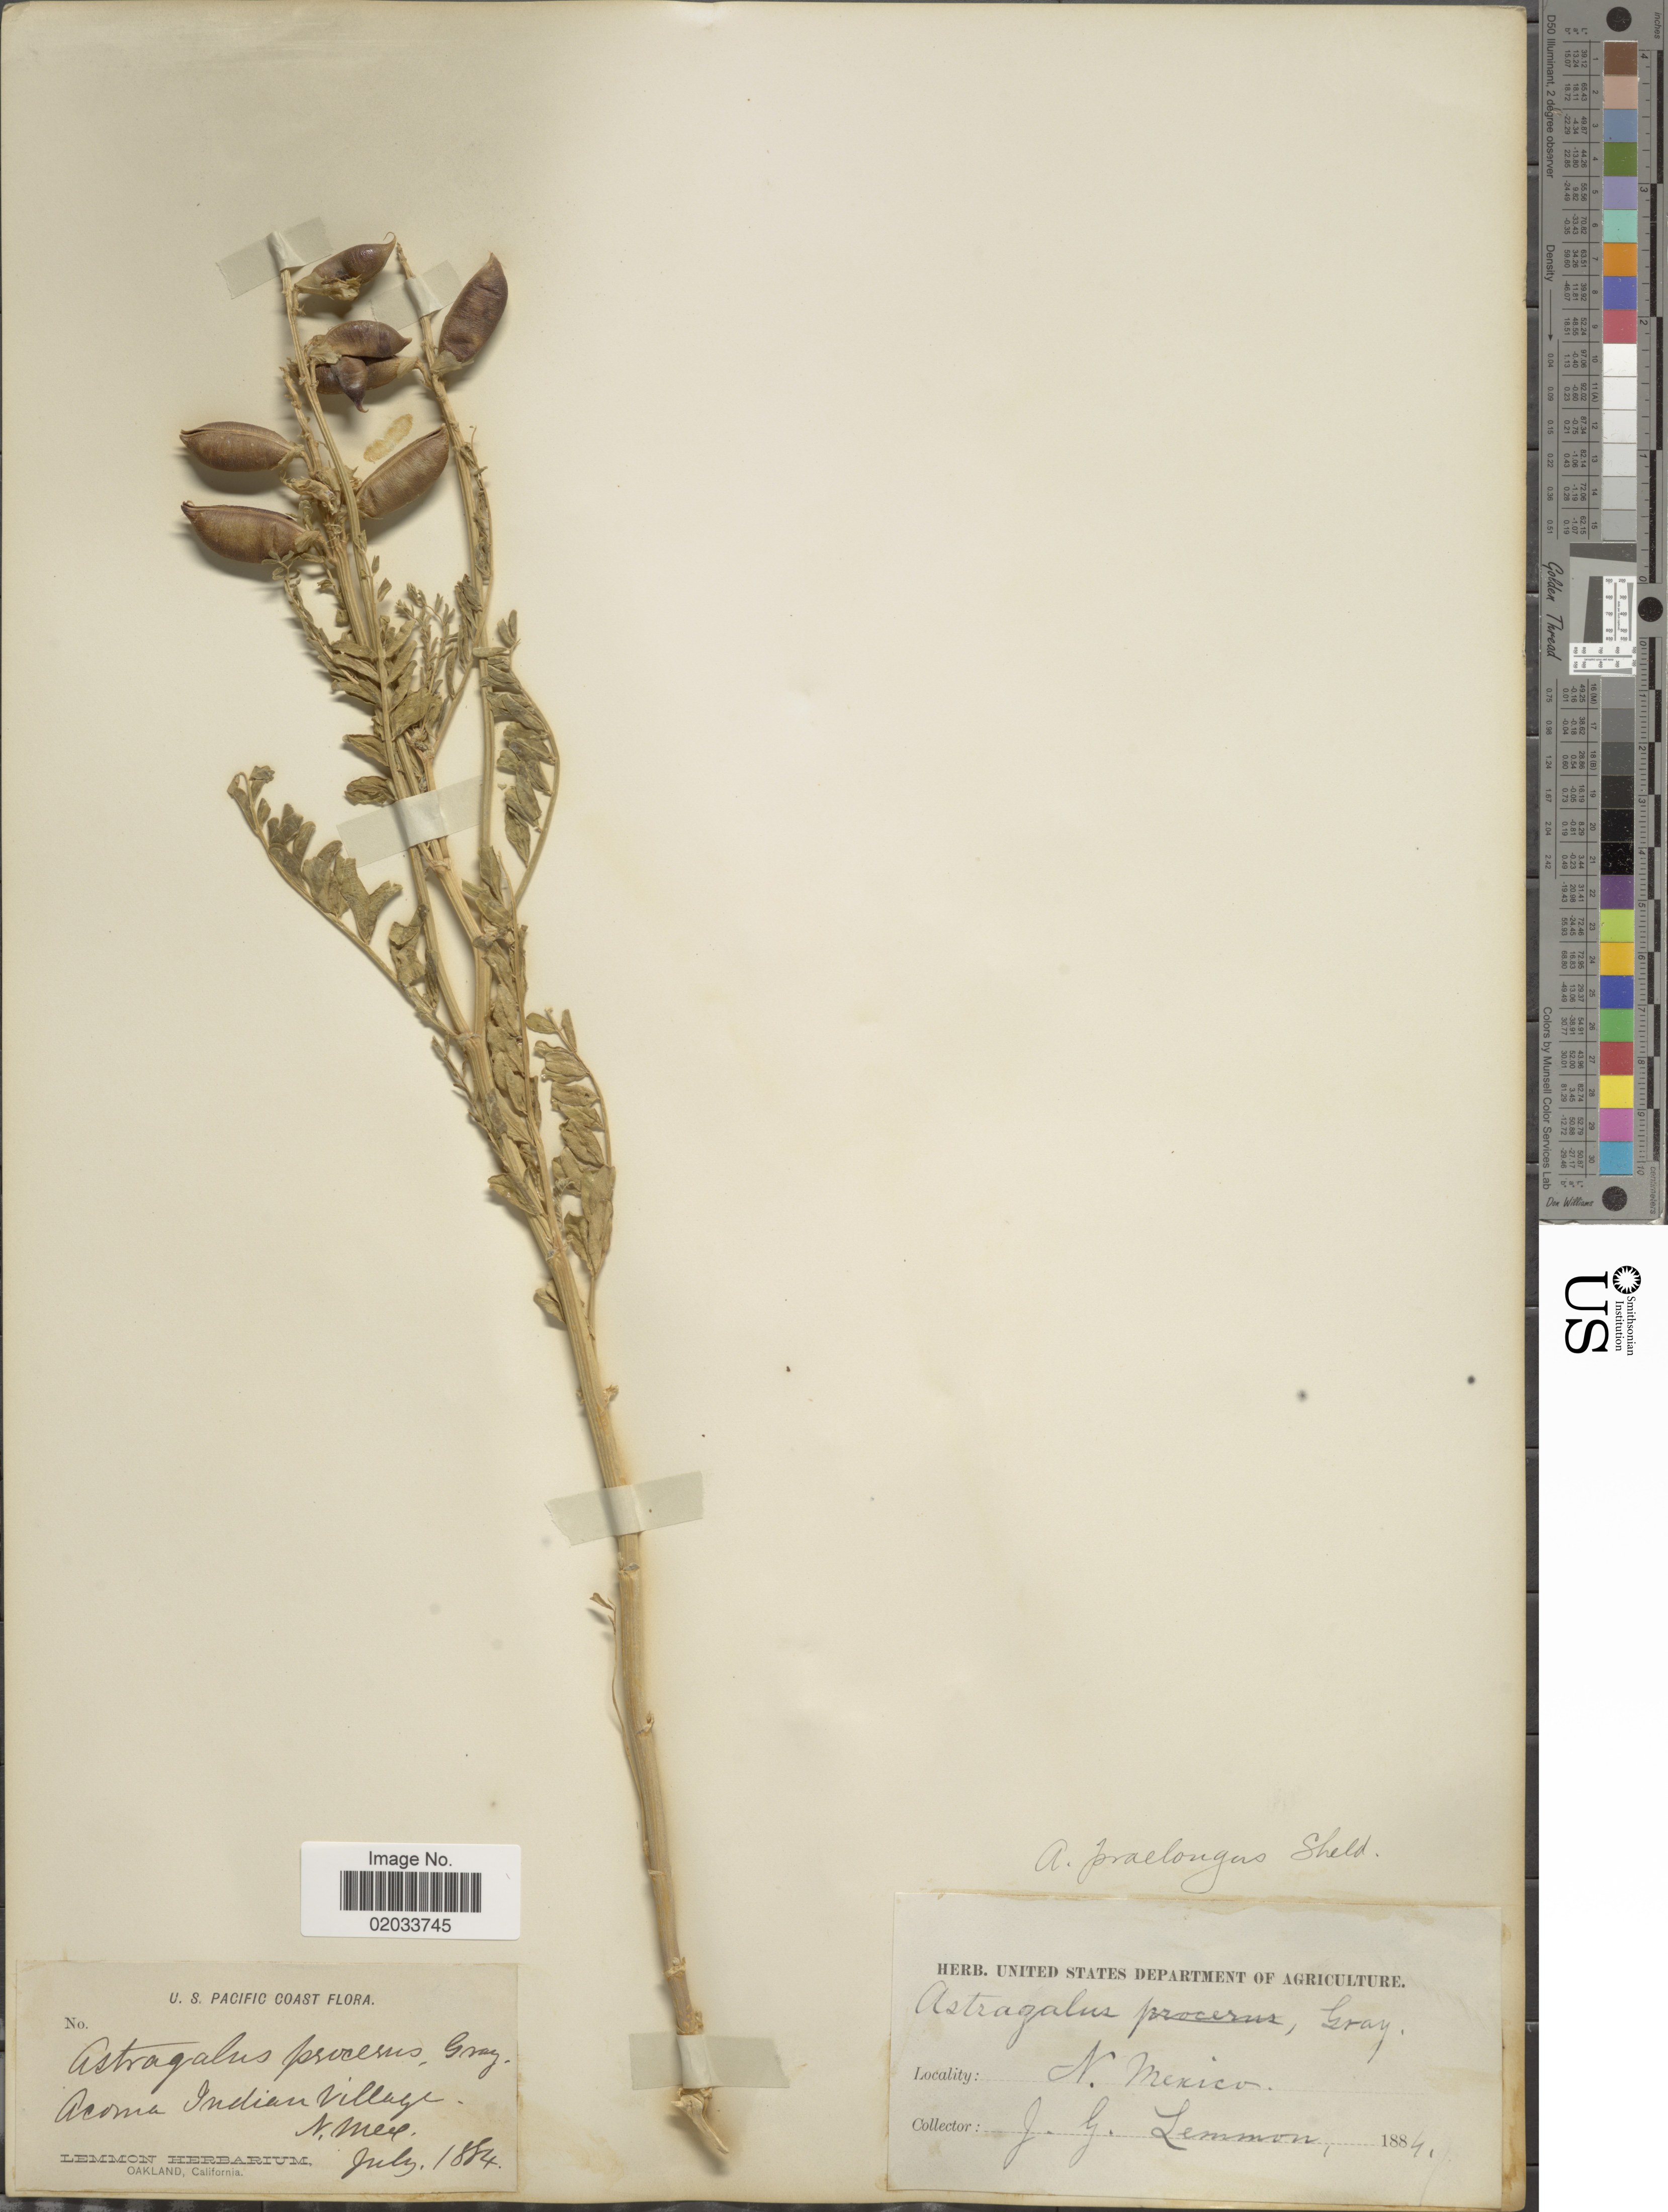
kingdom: Plantae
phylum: Tracheophyta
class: Magnoliopsida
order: Fabales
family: Fabaceae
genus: Astragalus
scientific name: Astragalus pattersonii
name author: (A. Gray) A. Gray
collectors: J. Lemmon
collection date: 1884-07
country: United States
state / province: New Mexico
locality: U. S. Pacific Coast, Acoma Indian Village